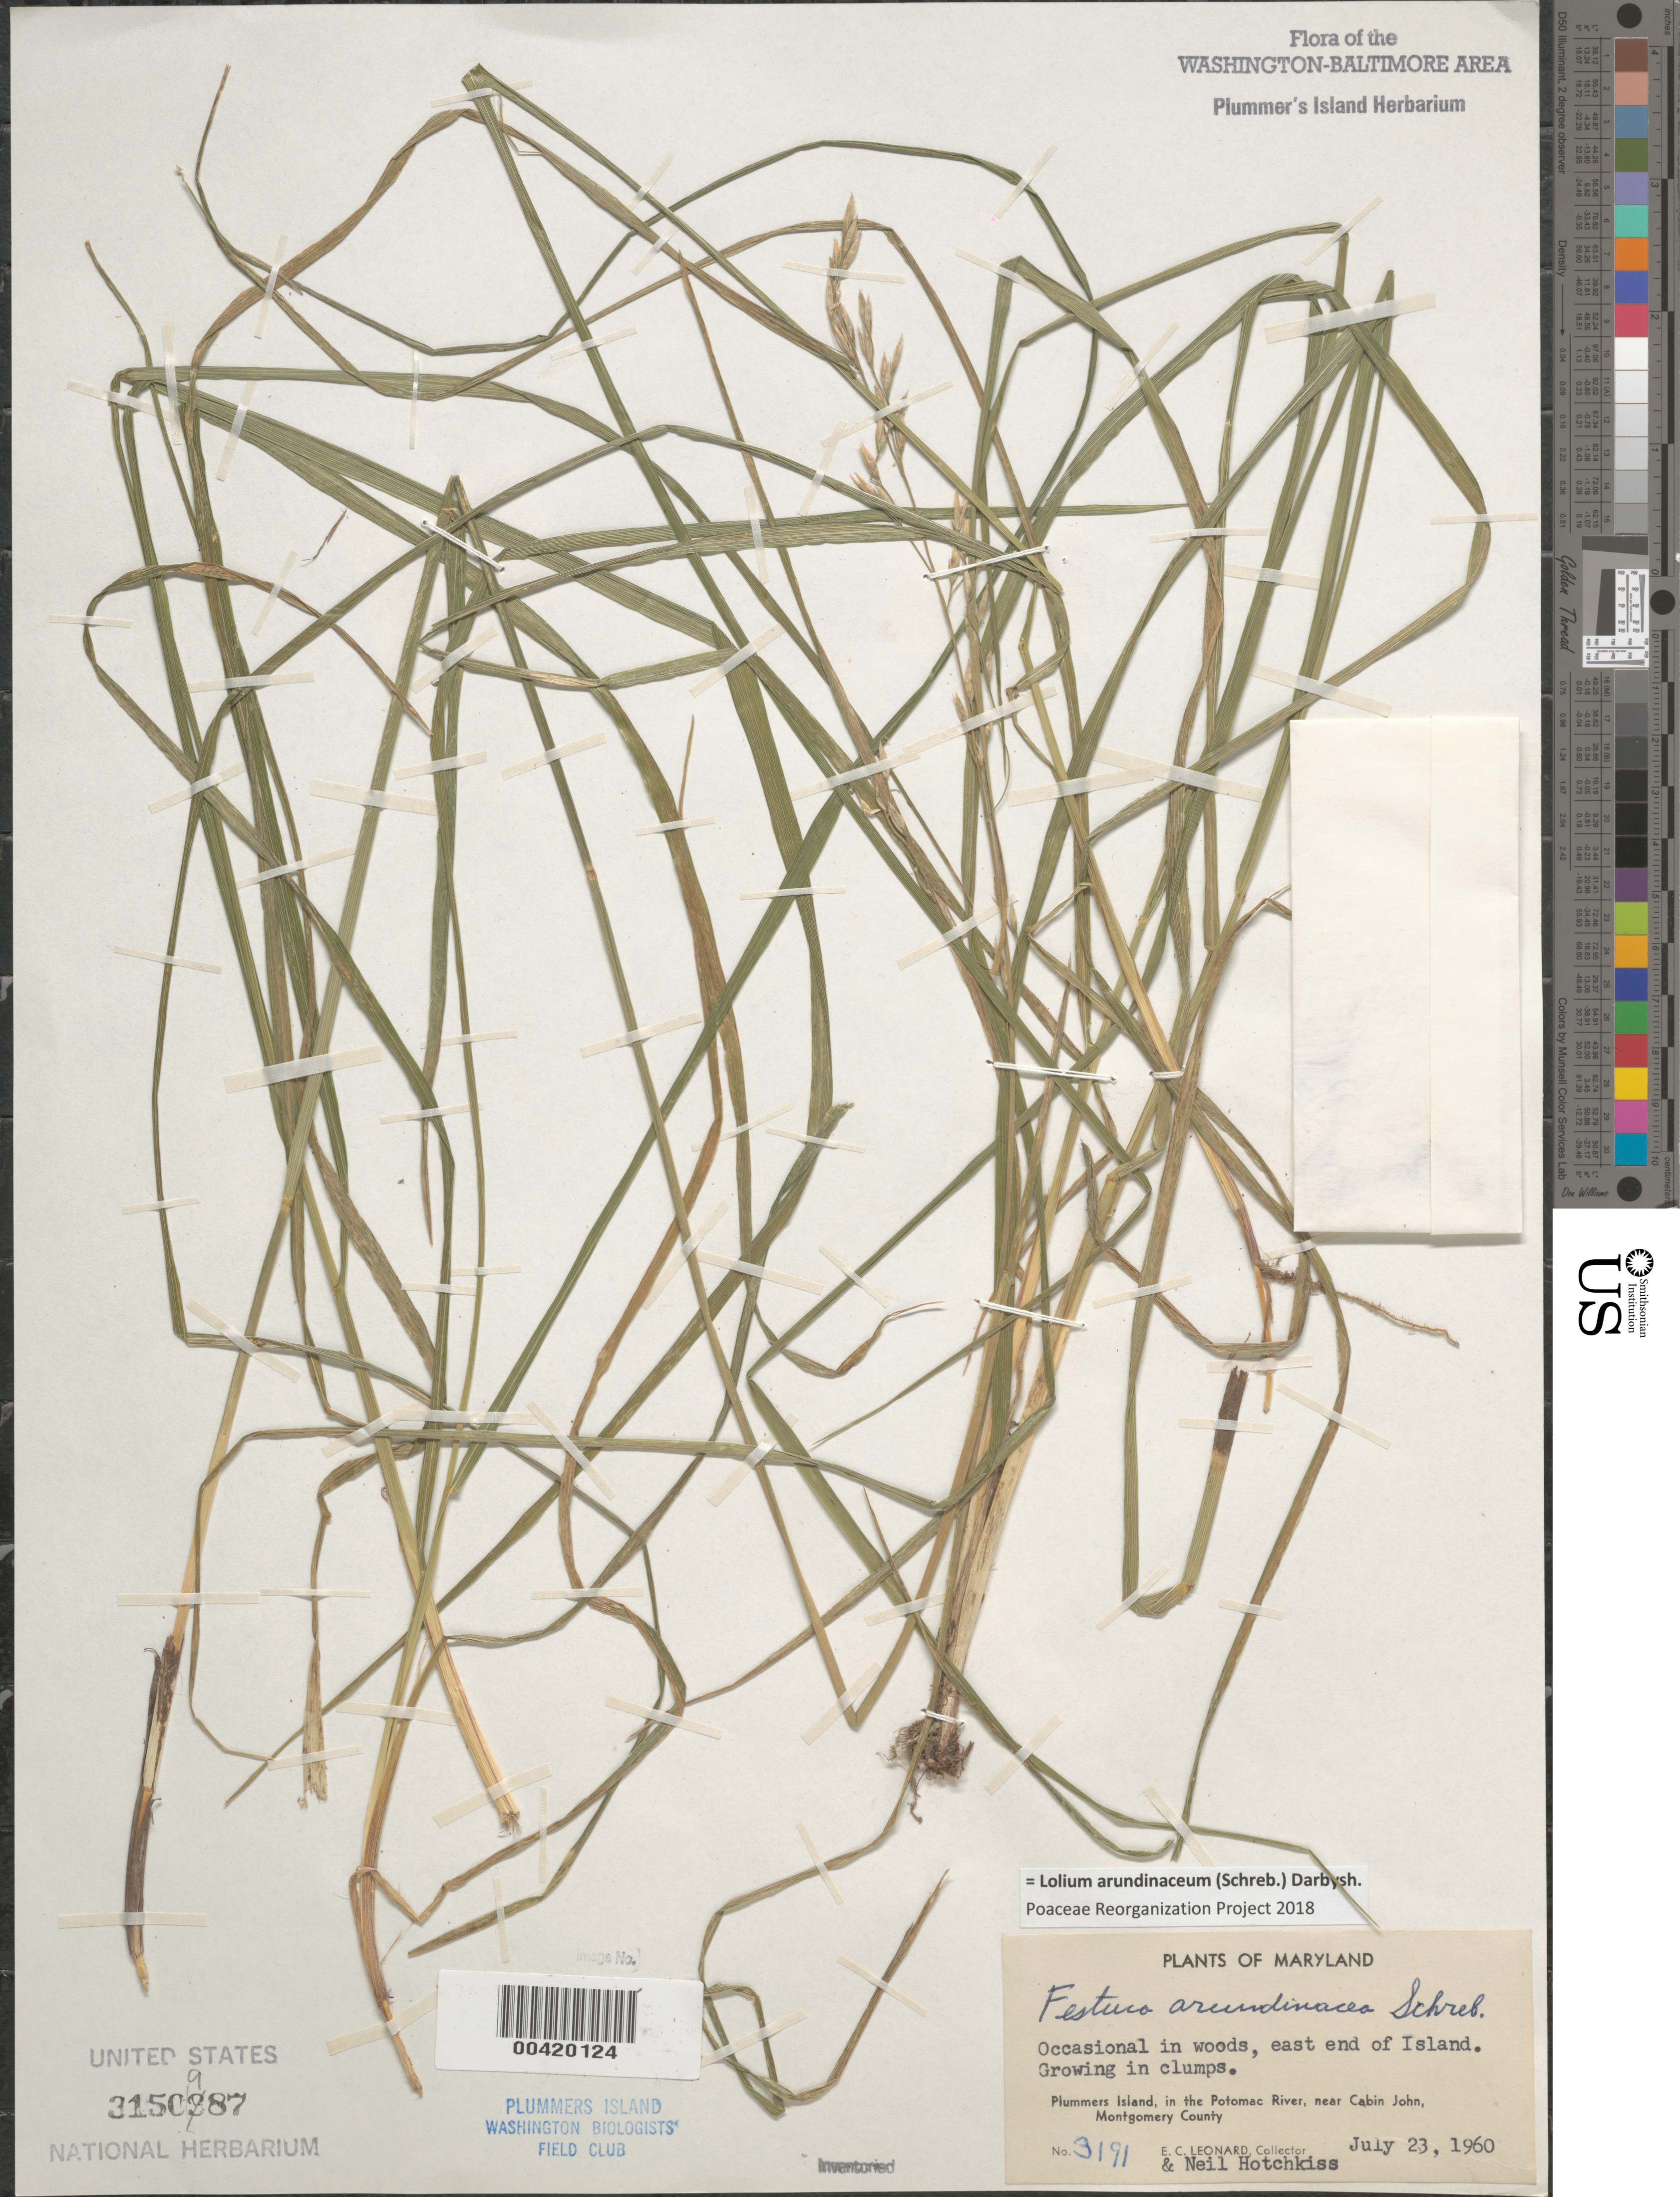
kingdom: Plantae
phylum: Tracheophyta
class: Liliopsida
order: Poales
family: Poaceae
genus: Lolium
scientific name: Lolium arundinaceum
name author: (Schreb.) Darbysh.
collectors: E. C. Leonard & N. Hotchkiss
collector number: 3191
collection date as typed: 23 Jul 1960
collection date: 1960-07-23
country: United States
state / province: Maryland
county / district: Montgomery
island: Plummers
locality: Plummers Island; east end of Island C. & O. Canal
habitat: Woods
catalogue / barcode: US 3150987